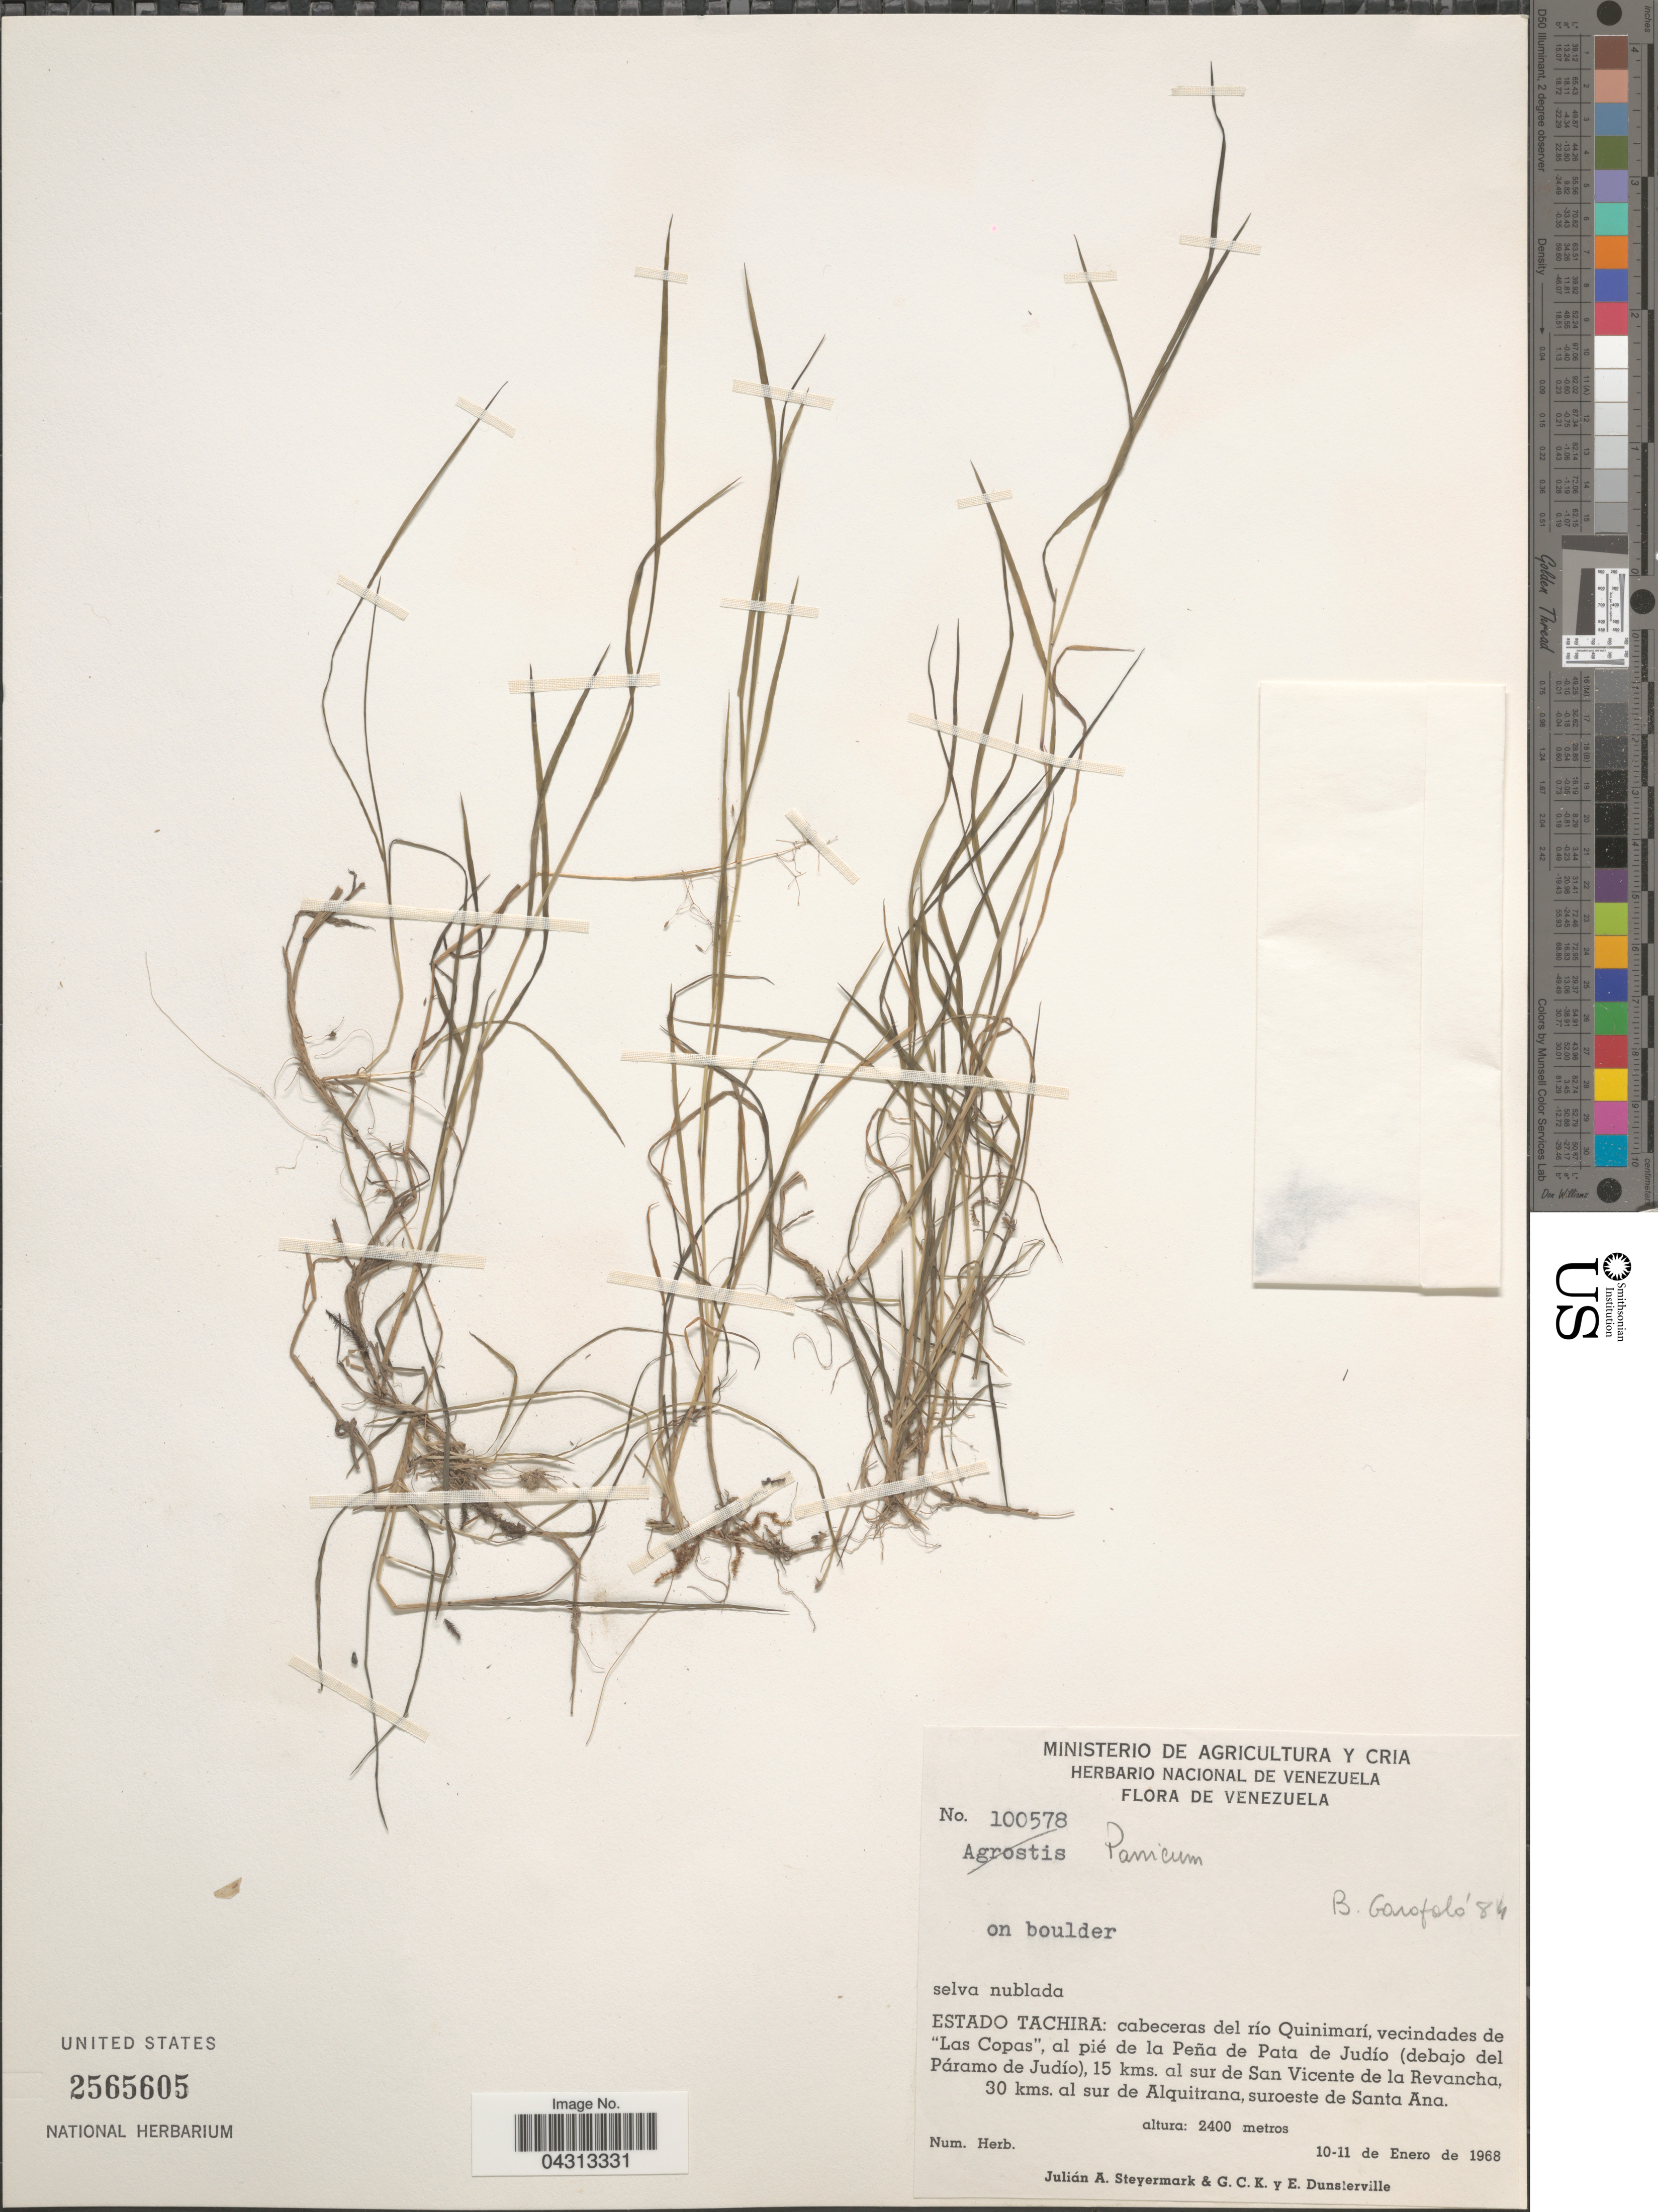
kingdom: Plantae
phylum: Tracheophyta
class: Liliopsida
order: Poales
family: Poaceae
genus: Panicum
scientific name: Panicum sp.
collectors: J. Steyermark, G. C. K. Dunsterville & E. Dunsterville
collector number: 100578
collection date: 1968-01-10/1968-01-11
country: Venezuela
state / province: Tachira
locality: Cabeceras del río Quinimarí, vecindades de "Las Copas", al pié de la Peña de Pata de Judío (debajo del Páramo de Judío) 15 kms. al sur de San Vicente de la Revancha, 30 kms. al sur de Alquitrana, suroeste de Santa Ana.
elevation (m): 2400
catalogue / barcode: US 2565605